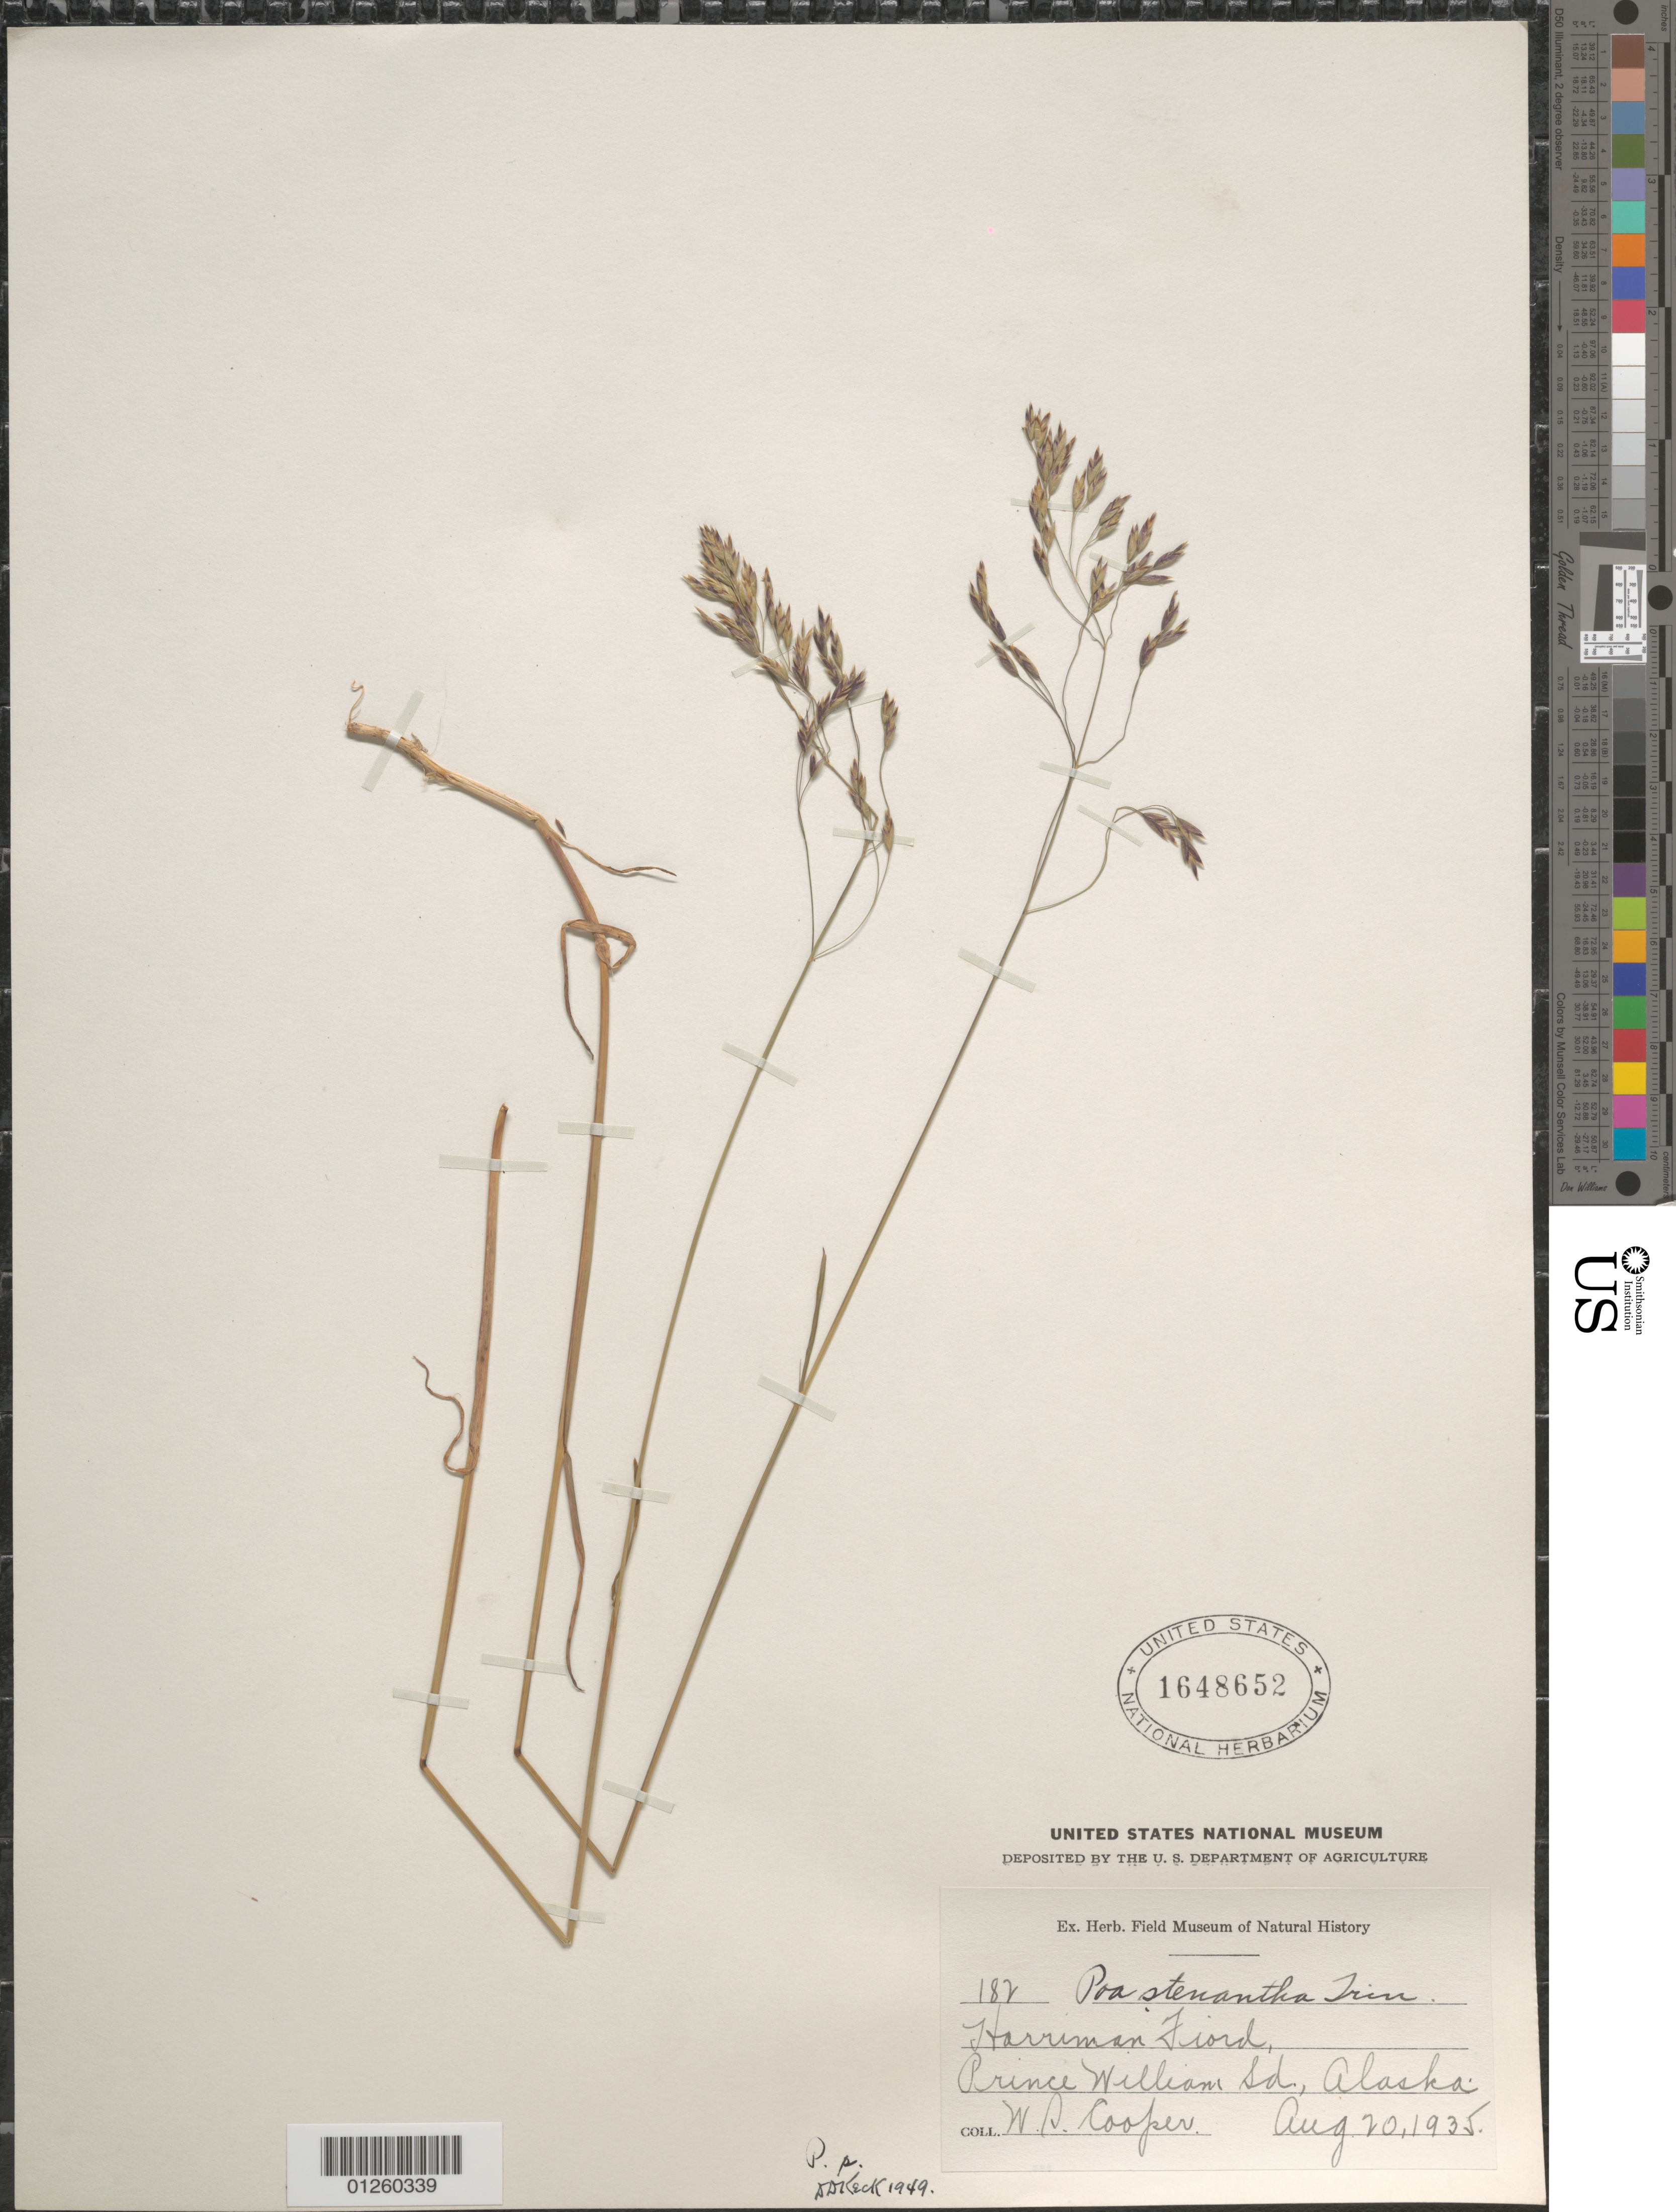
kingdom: Plantae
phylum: Tracheophyta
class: Liliopsida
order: Poales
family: Poaceae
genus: Poa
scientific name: Poa stenantha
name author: Trin.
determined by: Soreng, Robert J., Research Associate (BOT), Smithsonian Institution - National Museum of Natural History (UNITED STATES)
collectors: W. Cooper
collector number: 182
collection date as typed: Aug. 20, 1935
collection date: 1935-08-20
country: United States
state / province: Alaska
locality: Harriman Fjord, Prince William Sd,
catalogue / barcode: US 1648652